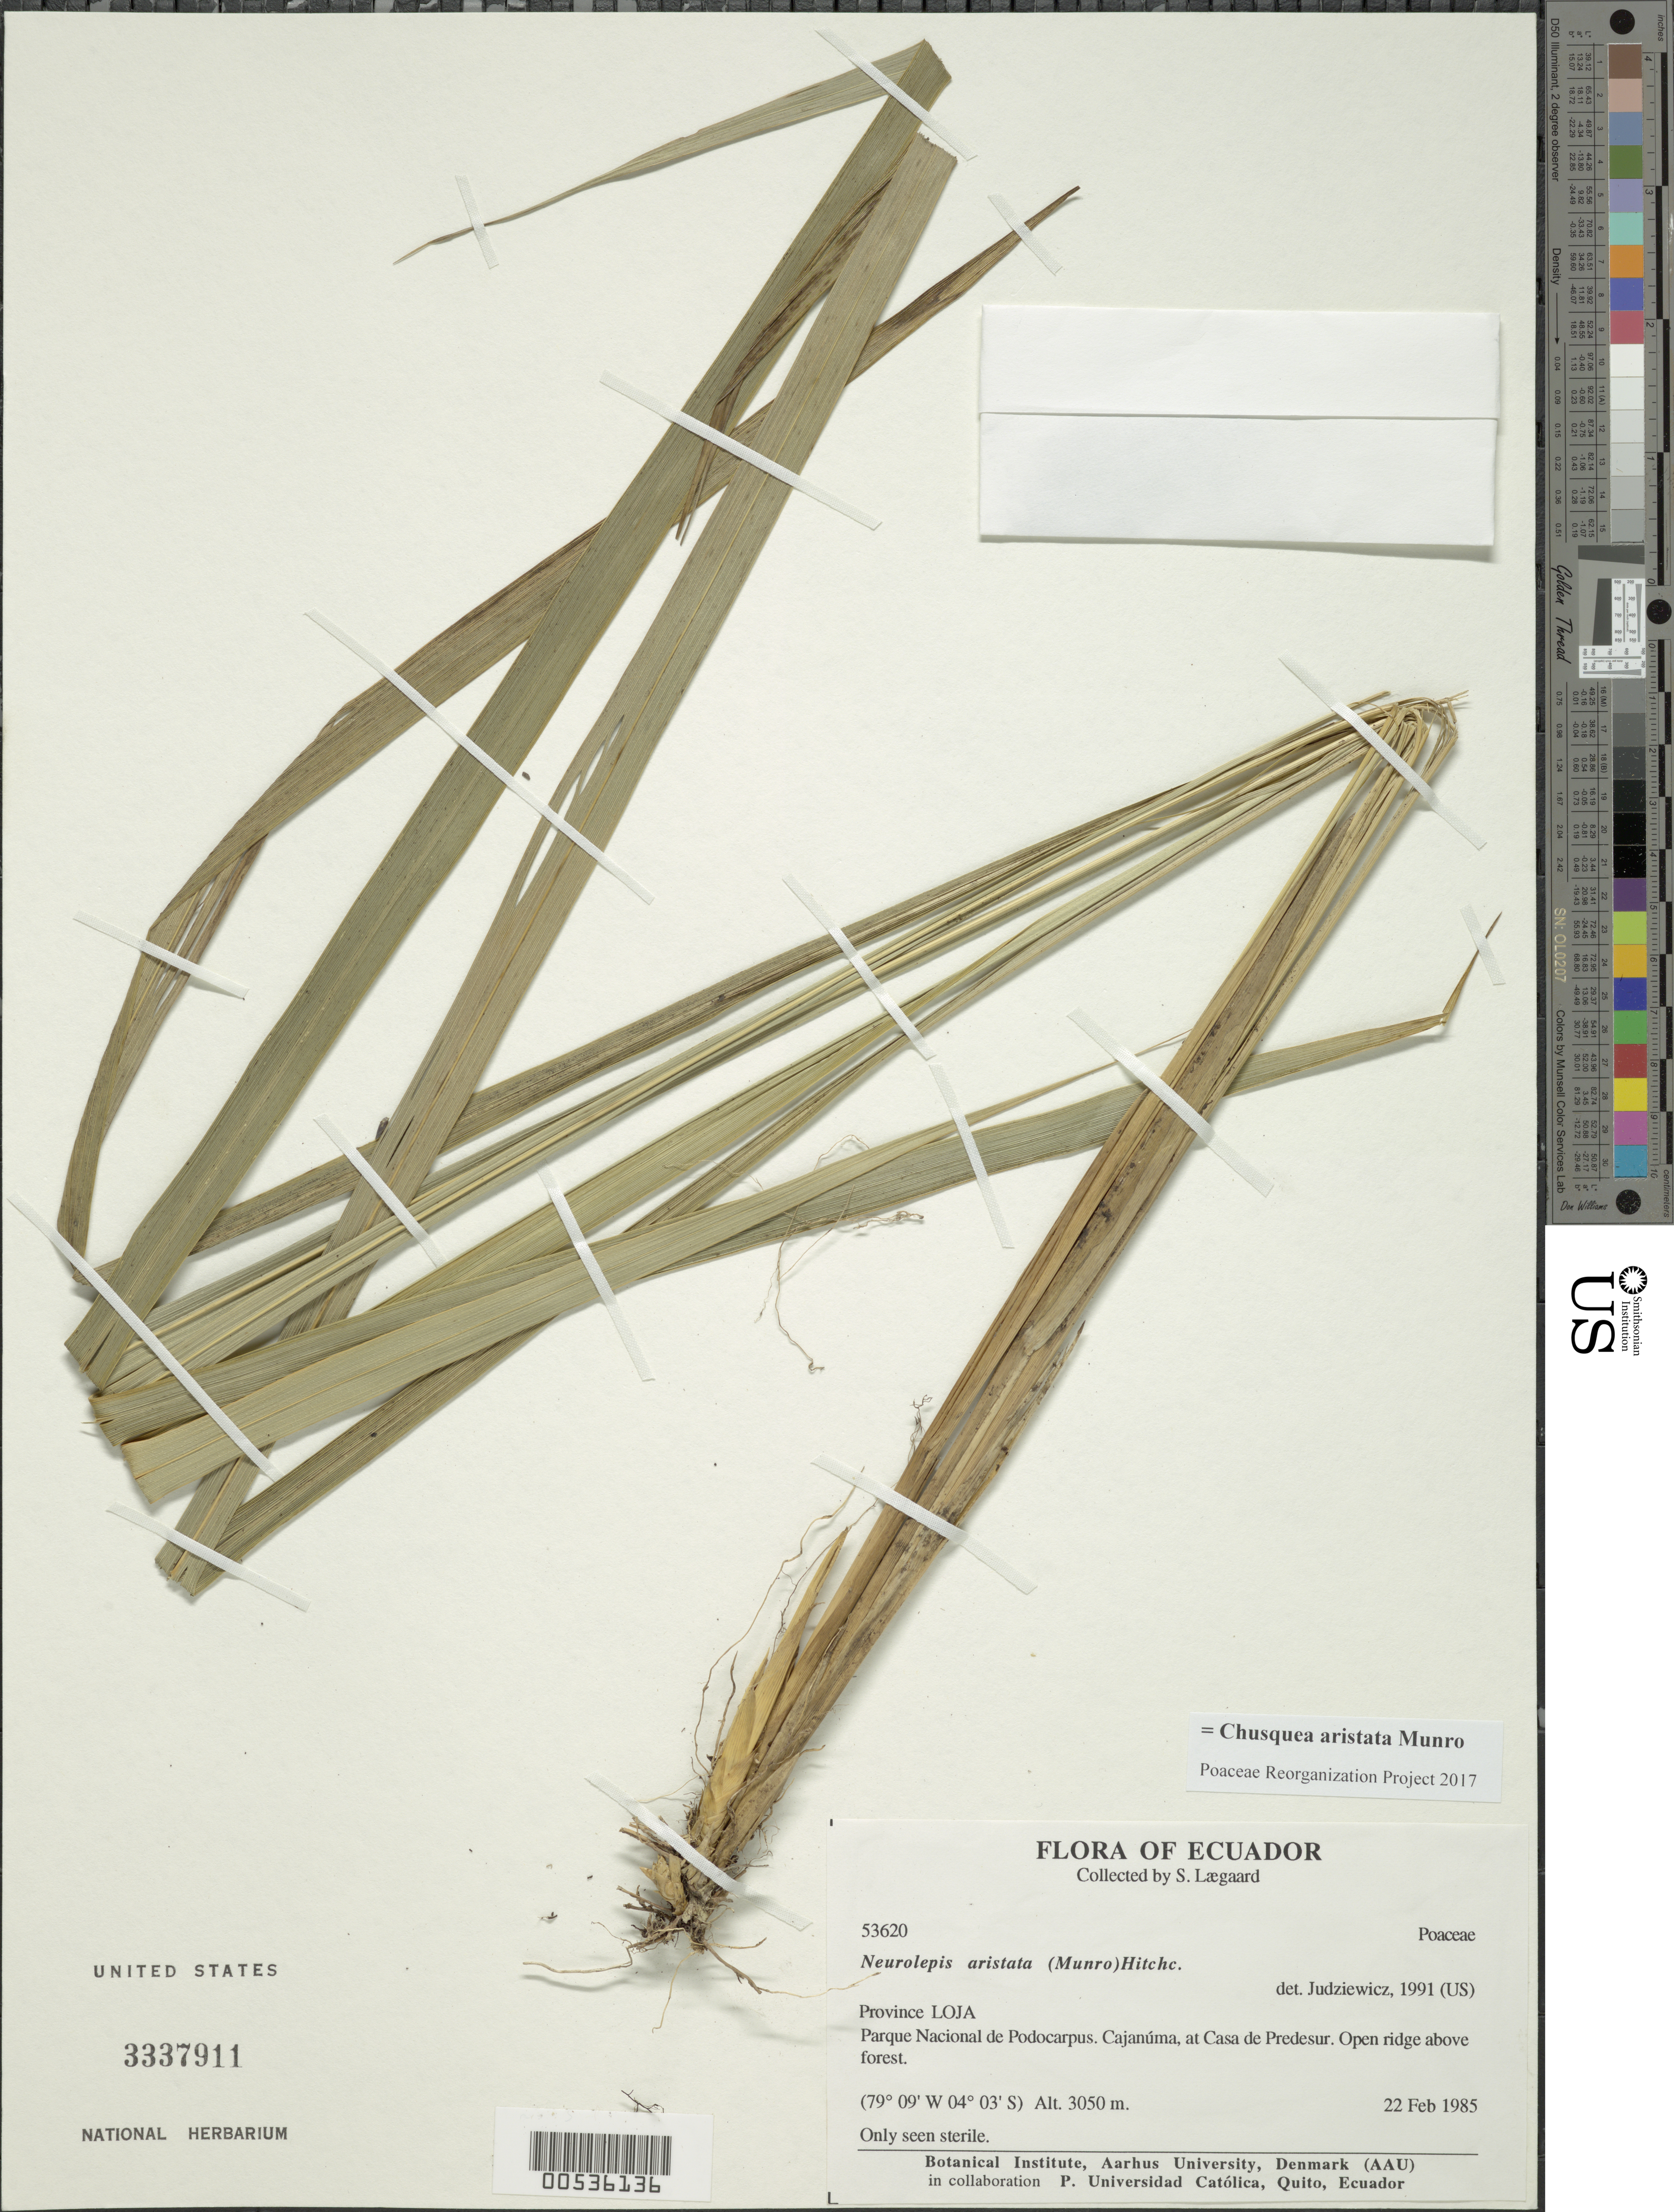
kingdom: Plantae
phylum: Tracheophyta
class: Liliopsida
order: Poales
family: Poaceae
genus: Chusquea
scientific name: Chusquea aristata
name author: Munro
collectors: S. Lægaard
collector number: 53620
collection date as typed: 22 Feb 1985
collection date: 1985-02-22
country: Ecuador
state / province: Loja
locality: Podocarpus National Park, Cajanuma at Casa de Pedesur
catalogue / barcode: US 33379911